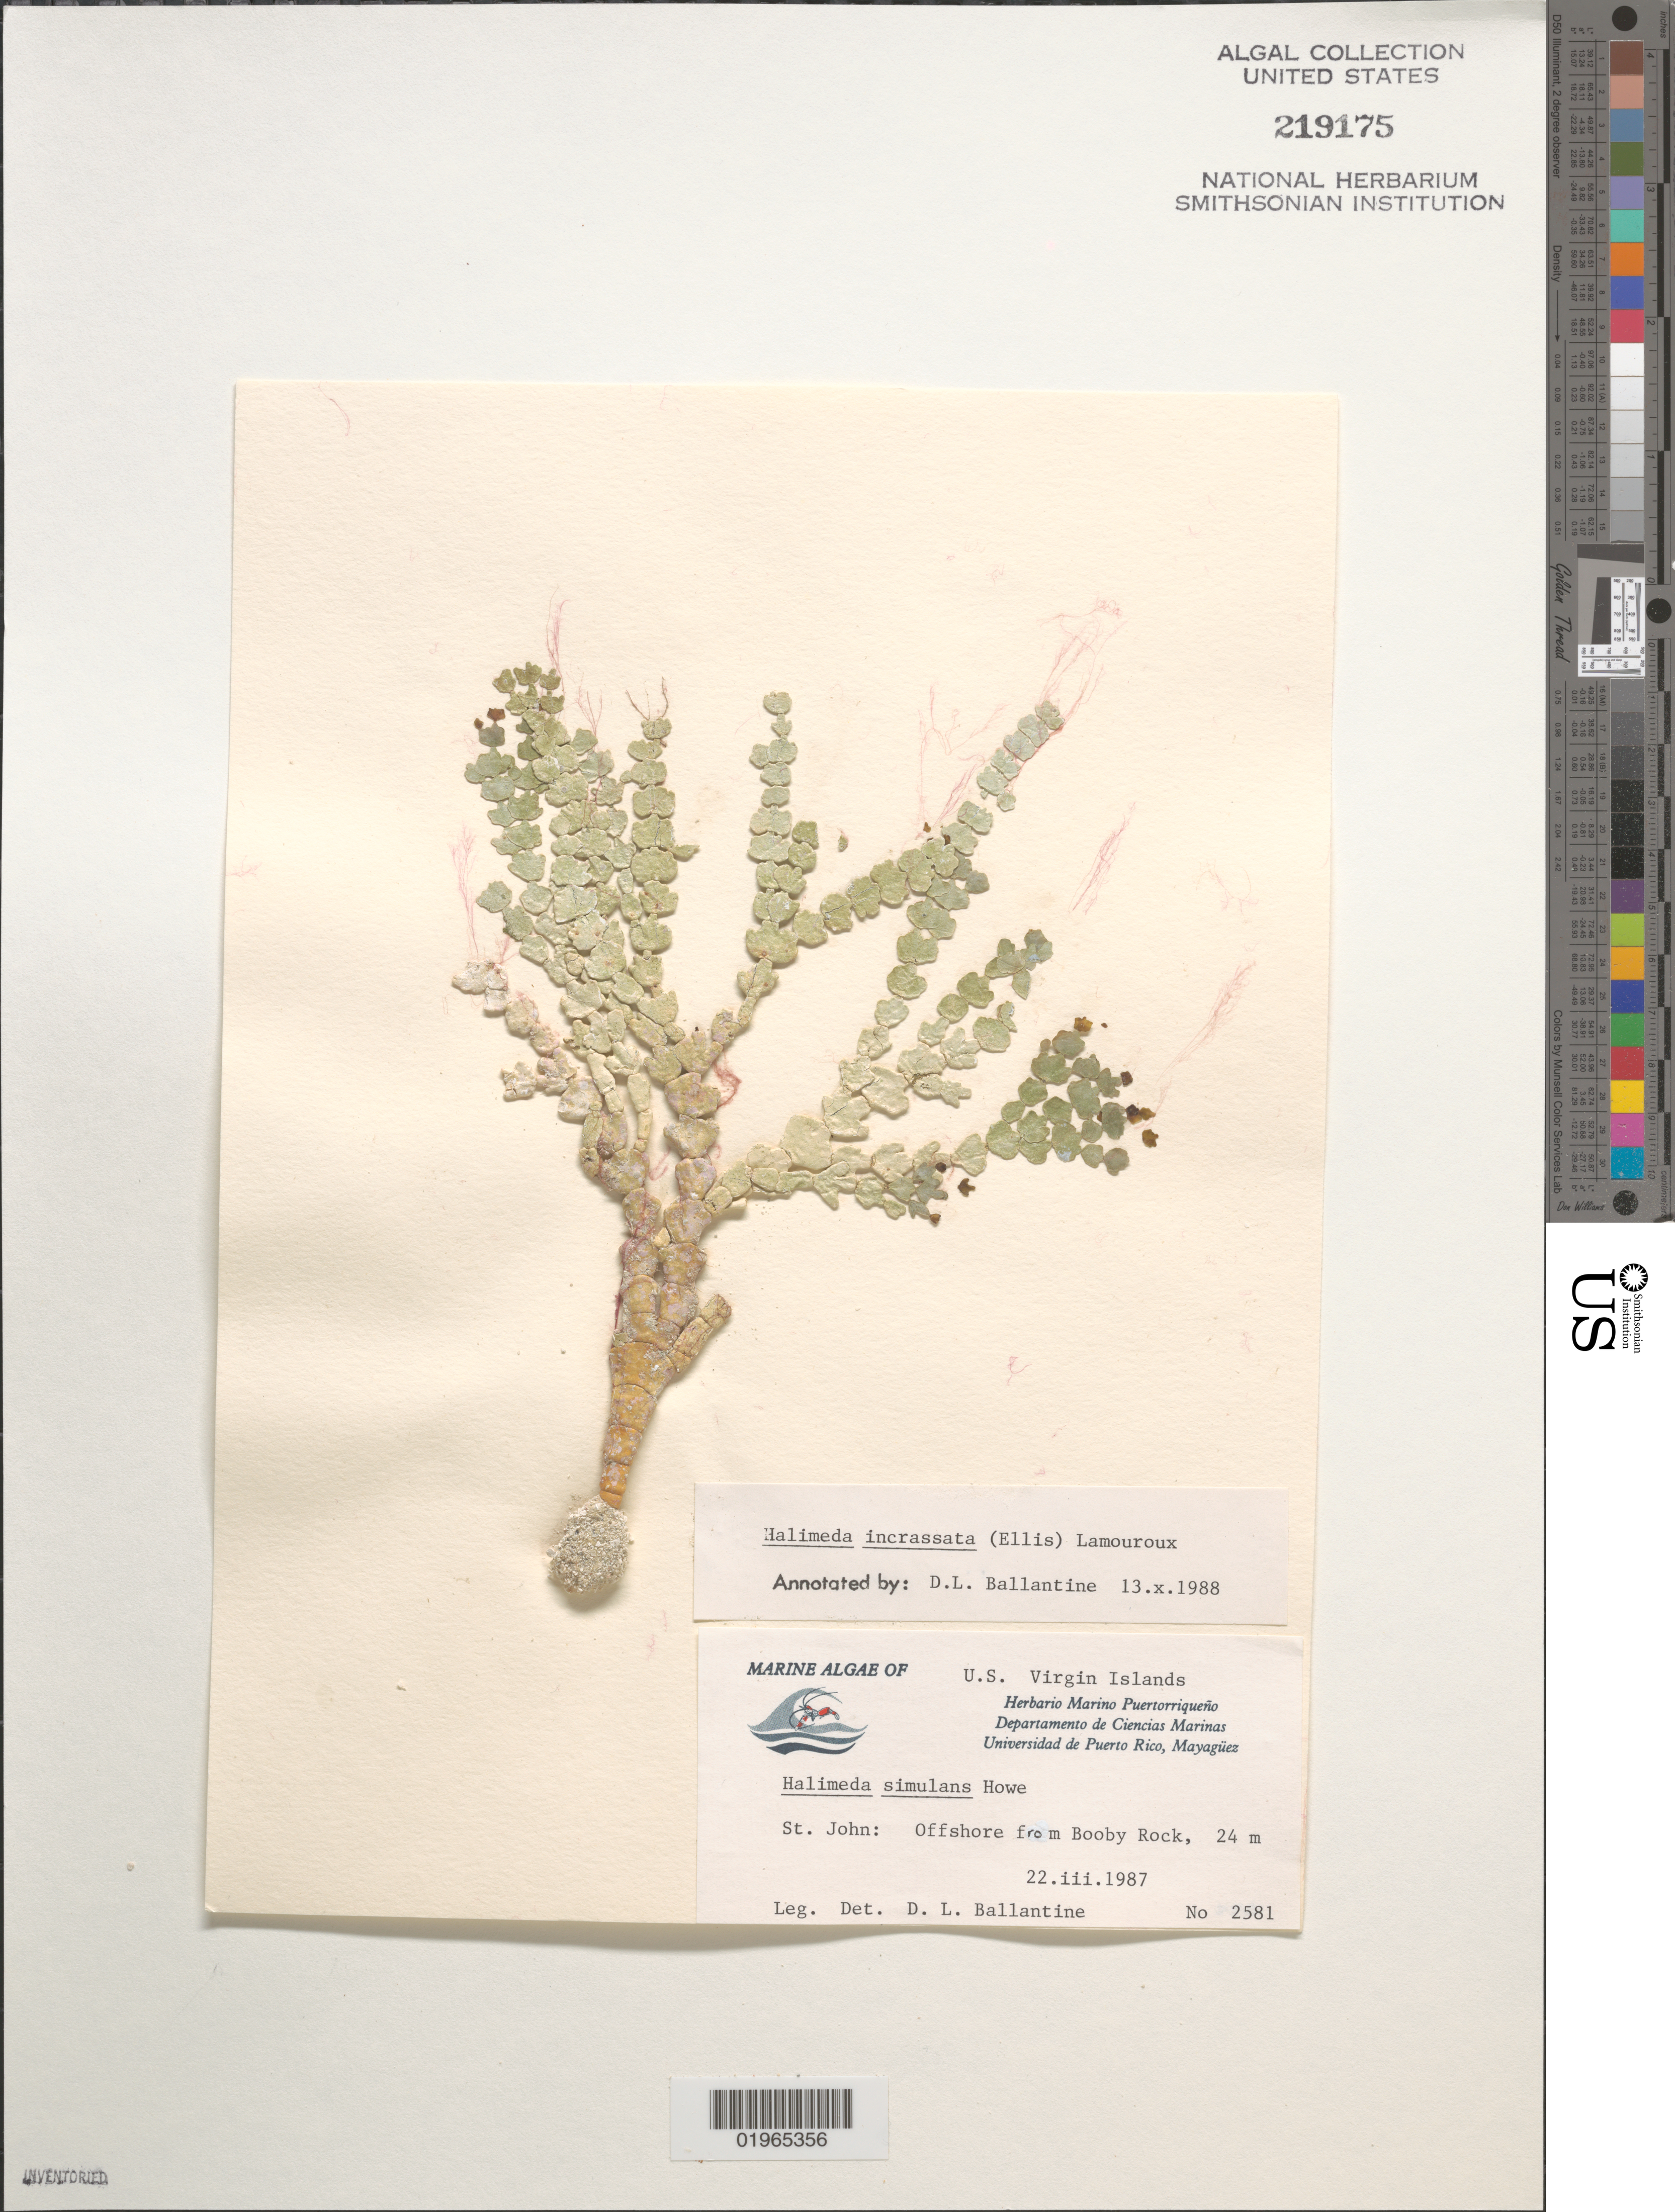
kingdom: Plantae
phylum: Chlorophyta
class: Ulvophyceae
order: Bryopsidales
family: Halimedaceae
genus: Halimeda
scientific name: Halimeda incrassata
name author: (J. Ellis) J.V.Lamouroux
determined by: Ballantine, D. L.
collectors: D.L. Ballantine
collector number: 2581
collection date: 1987-03-22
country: U.S. Virgin Islands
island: St. John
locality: Offshore from Booby Rock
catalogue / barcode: US 219175